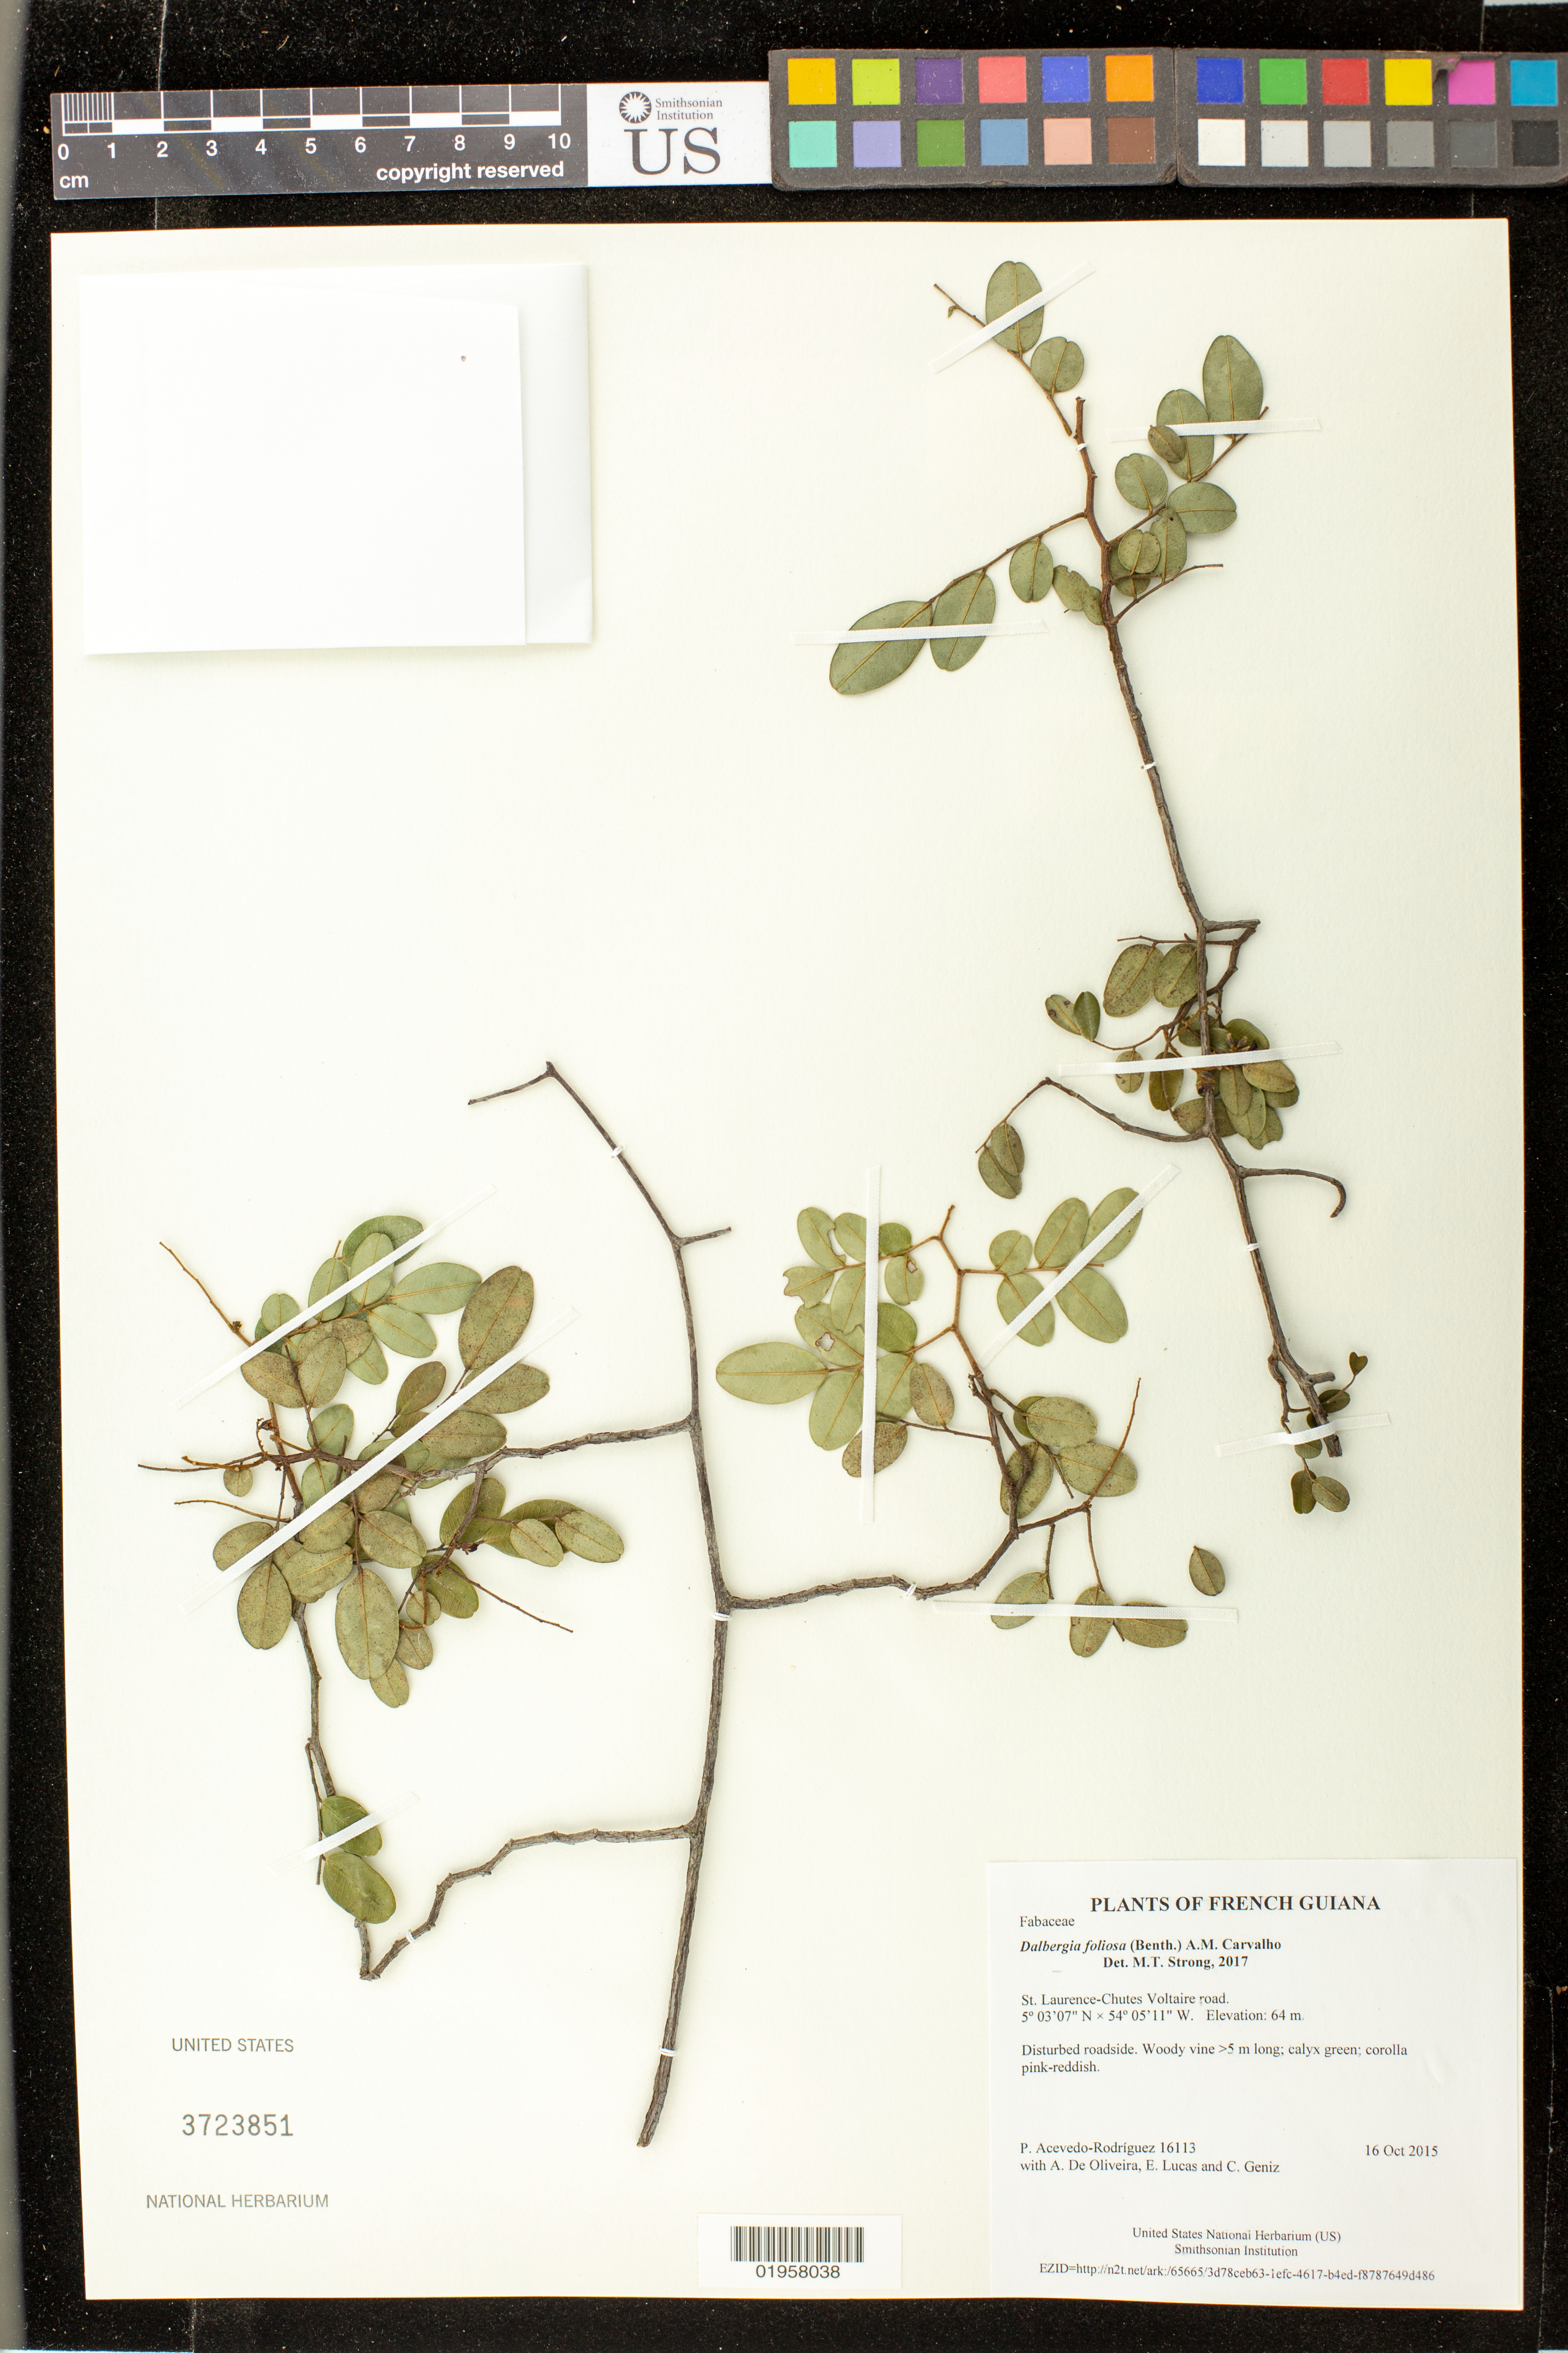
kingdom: Plantae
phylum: Tracheophyta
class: Magnoliopsida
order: Fabales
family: Fabaceae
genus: Dalbergia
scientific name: Dalbergia foliosa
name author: (Benth.) A.M. Carvalho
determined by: Strong, M. T., (US), Smithsonian Institution - National Museum of Natural History (UNITED STATES)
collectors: P. Acevedo-Rodr., A. De Oliveira, E. Lucas & C. Geniz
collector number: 16113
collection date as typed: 16 October 2015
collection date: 2015-10-16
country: French Guiana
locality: St. Laurence-Chutes Voltaire road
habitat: Disturbed roadside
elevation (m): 64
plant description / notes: US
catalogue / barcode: US 3723851